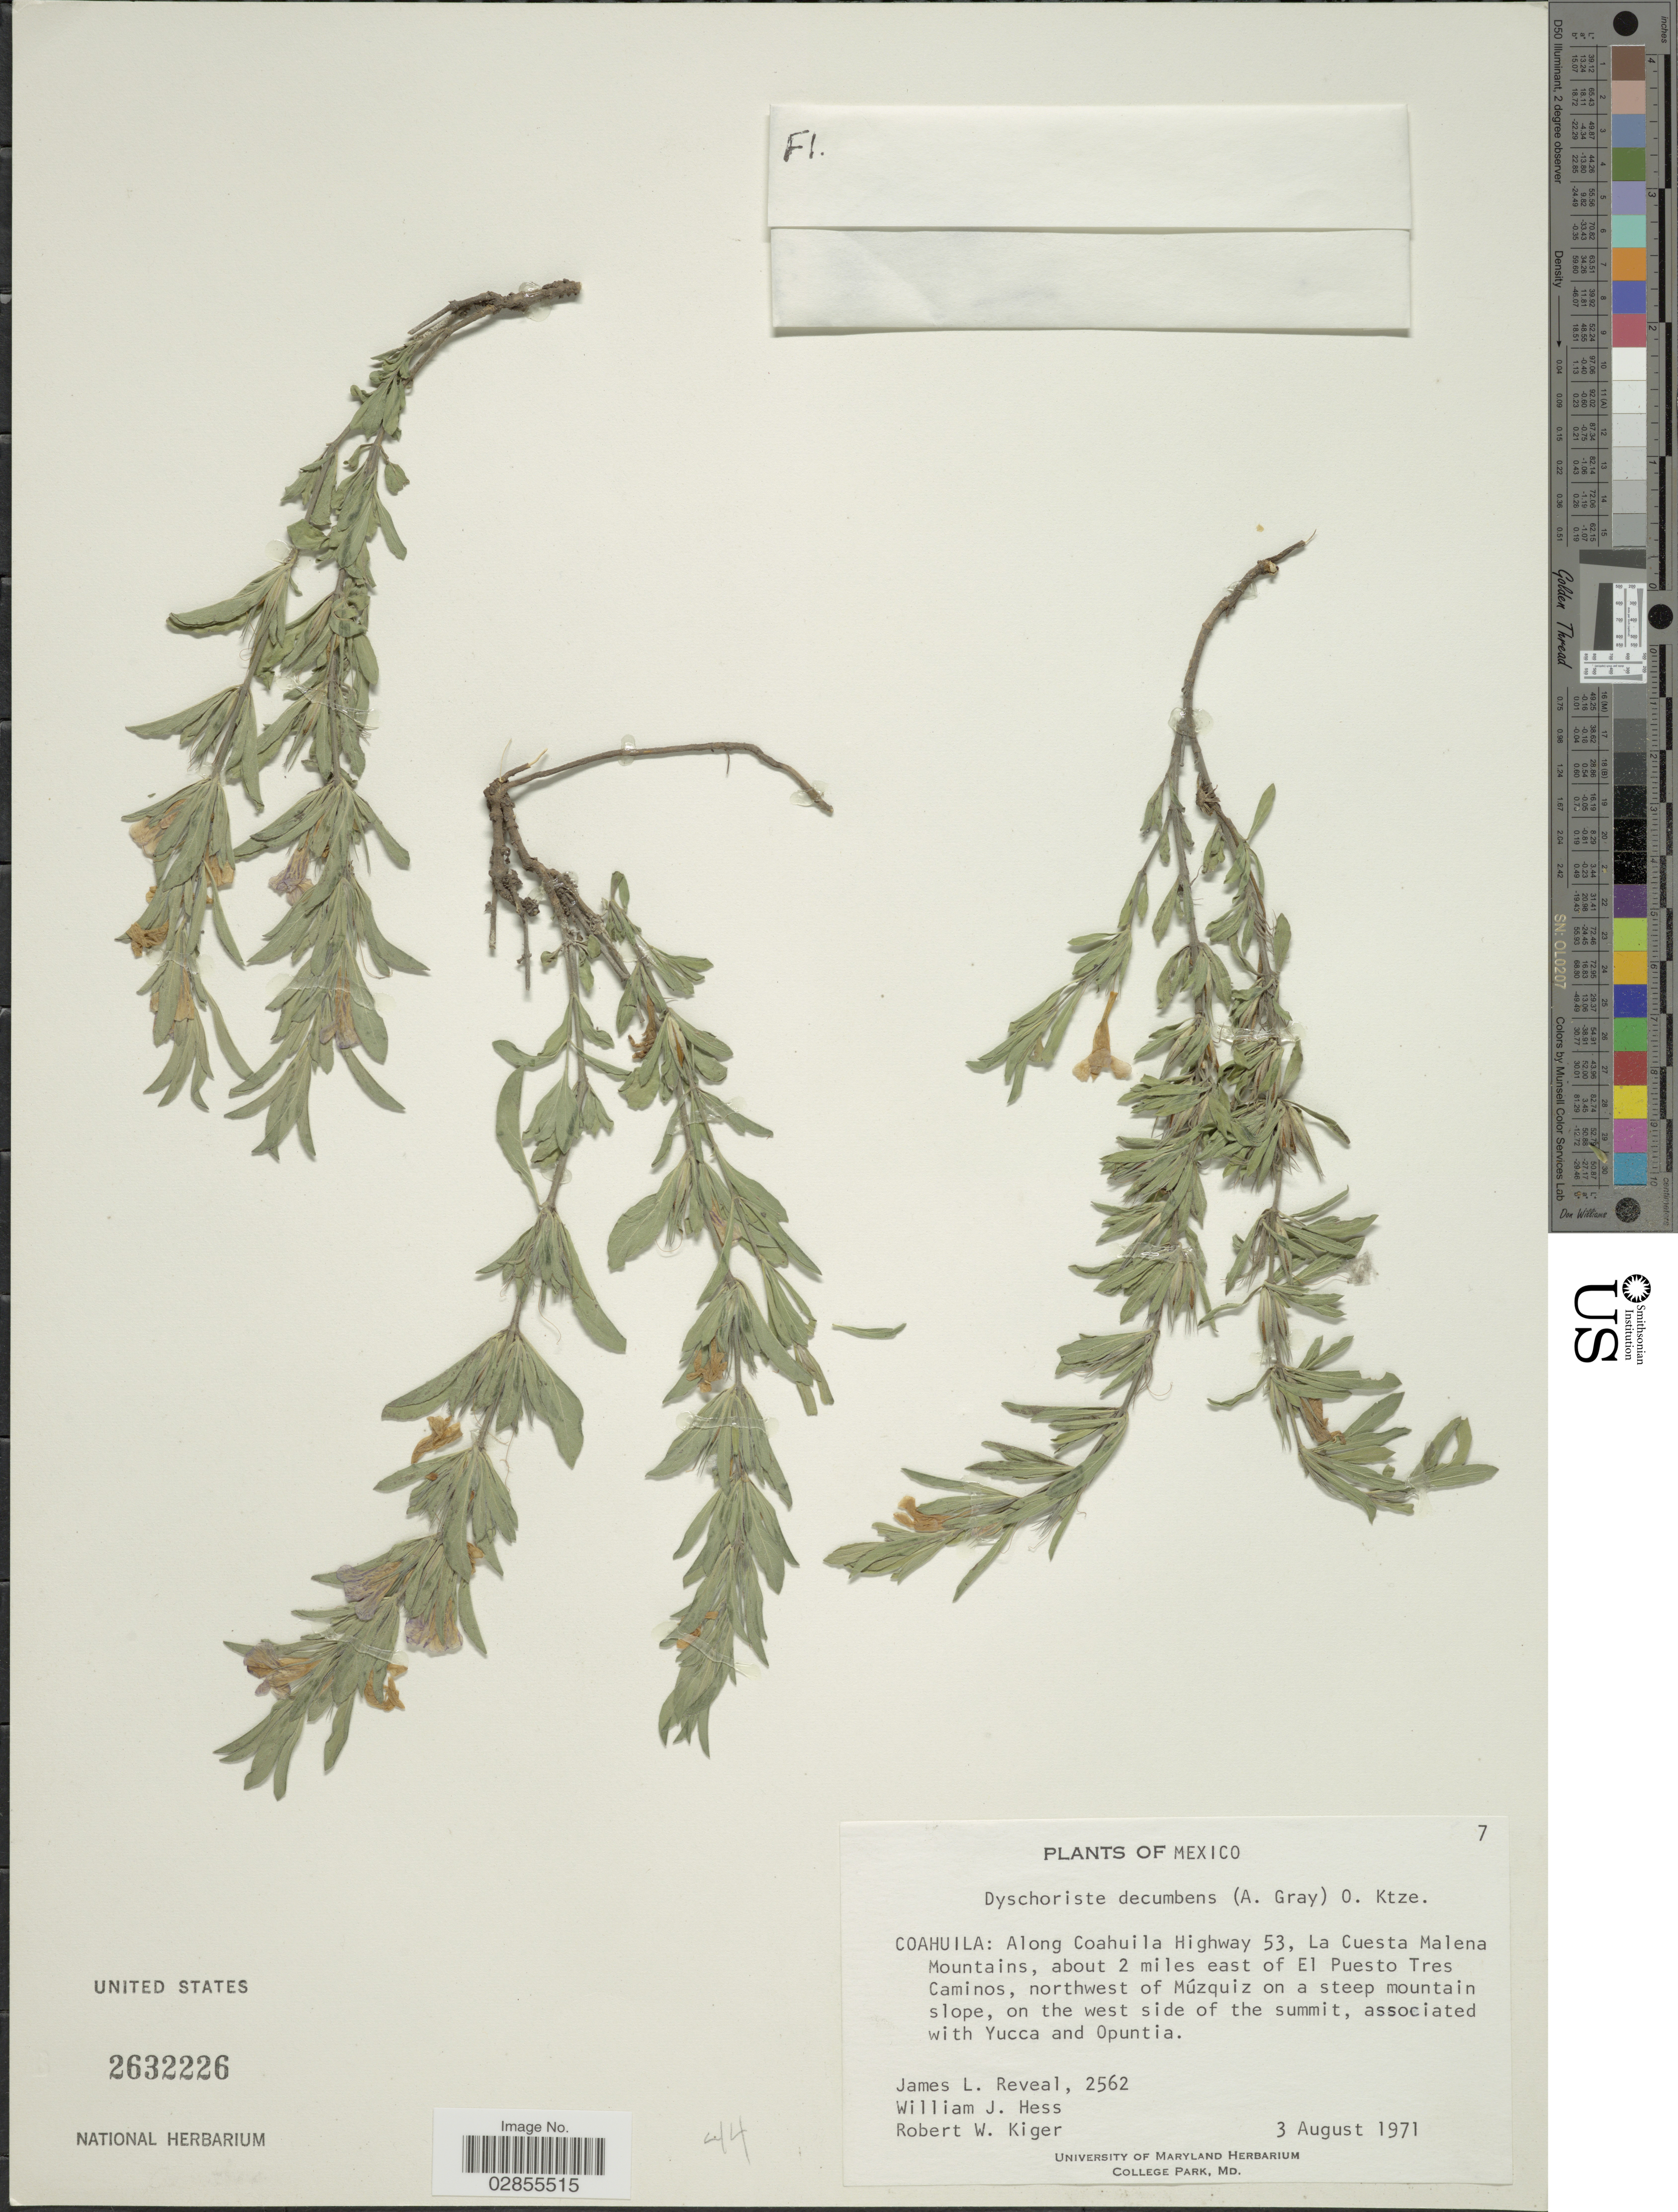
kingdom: Plantae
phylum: Tracheophyta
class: Magnoliopsida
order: Lamiales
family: Acanthaceae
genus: Dyschoriste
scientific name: Dyschoriste schiedeana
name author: (Nees) Kuntze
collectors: J. L. Reveal, W. Hess & R. Kiger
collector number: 2562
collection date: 1971-08-03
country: Mexico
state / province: Coahuila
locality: Along Coahuila Highway 53, La Cuesta Malena Mountains, about 2 miles east of El Puesto Tres Caminos, northwest of Múzquiz on a steep mountain slope, on the west of the summit.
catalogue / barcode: US 2632226